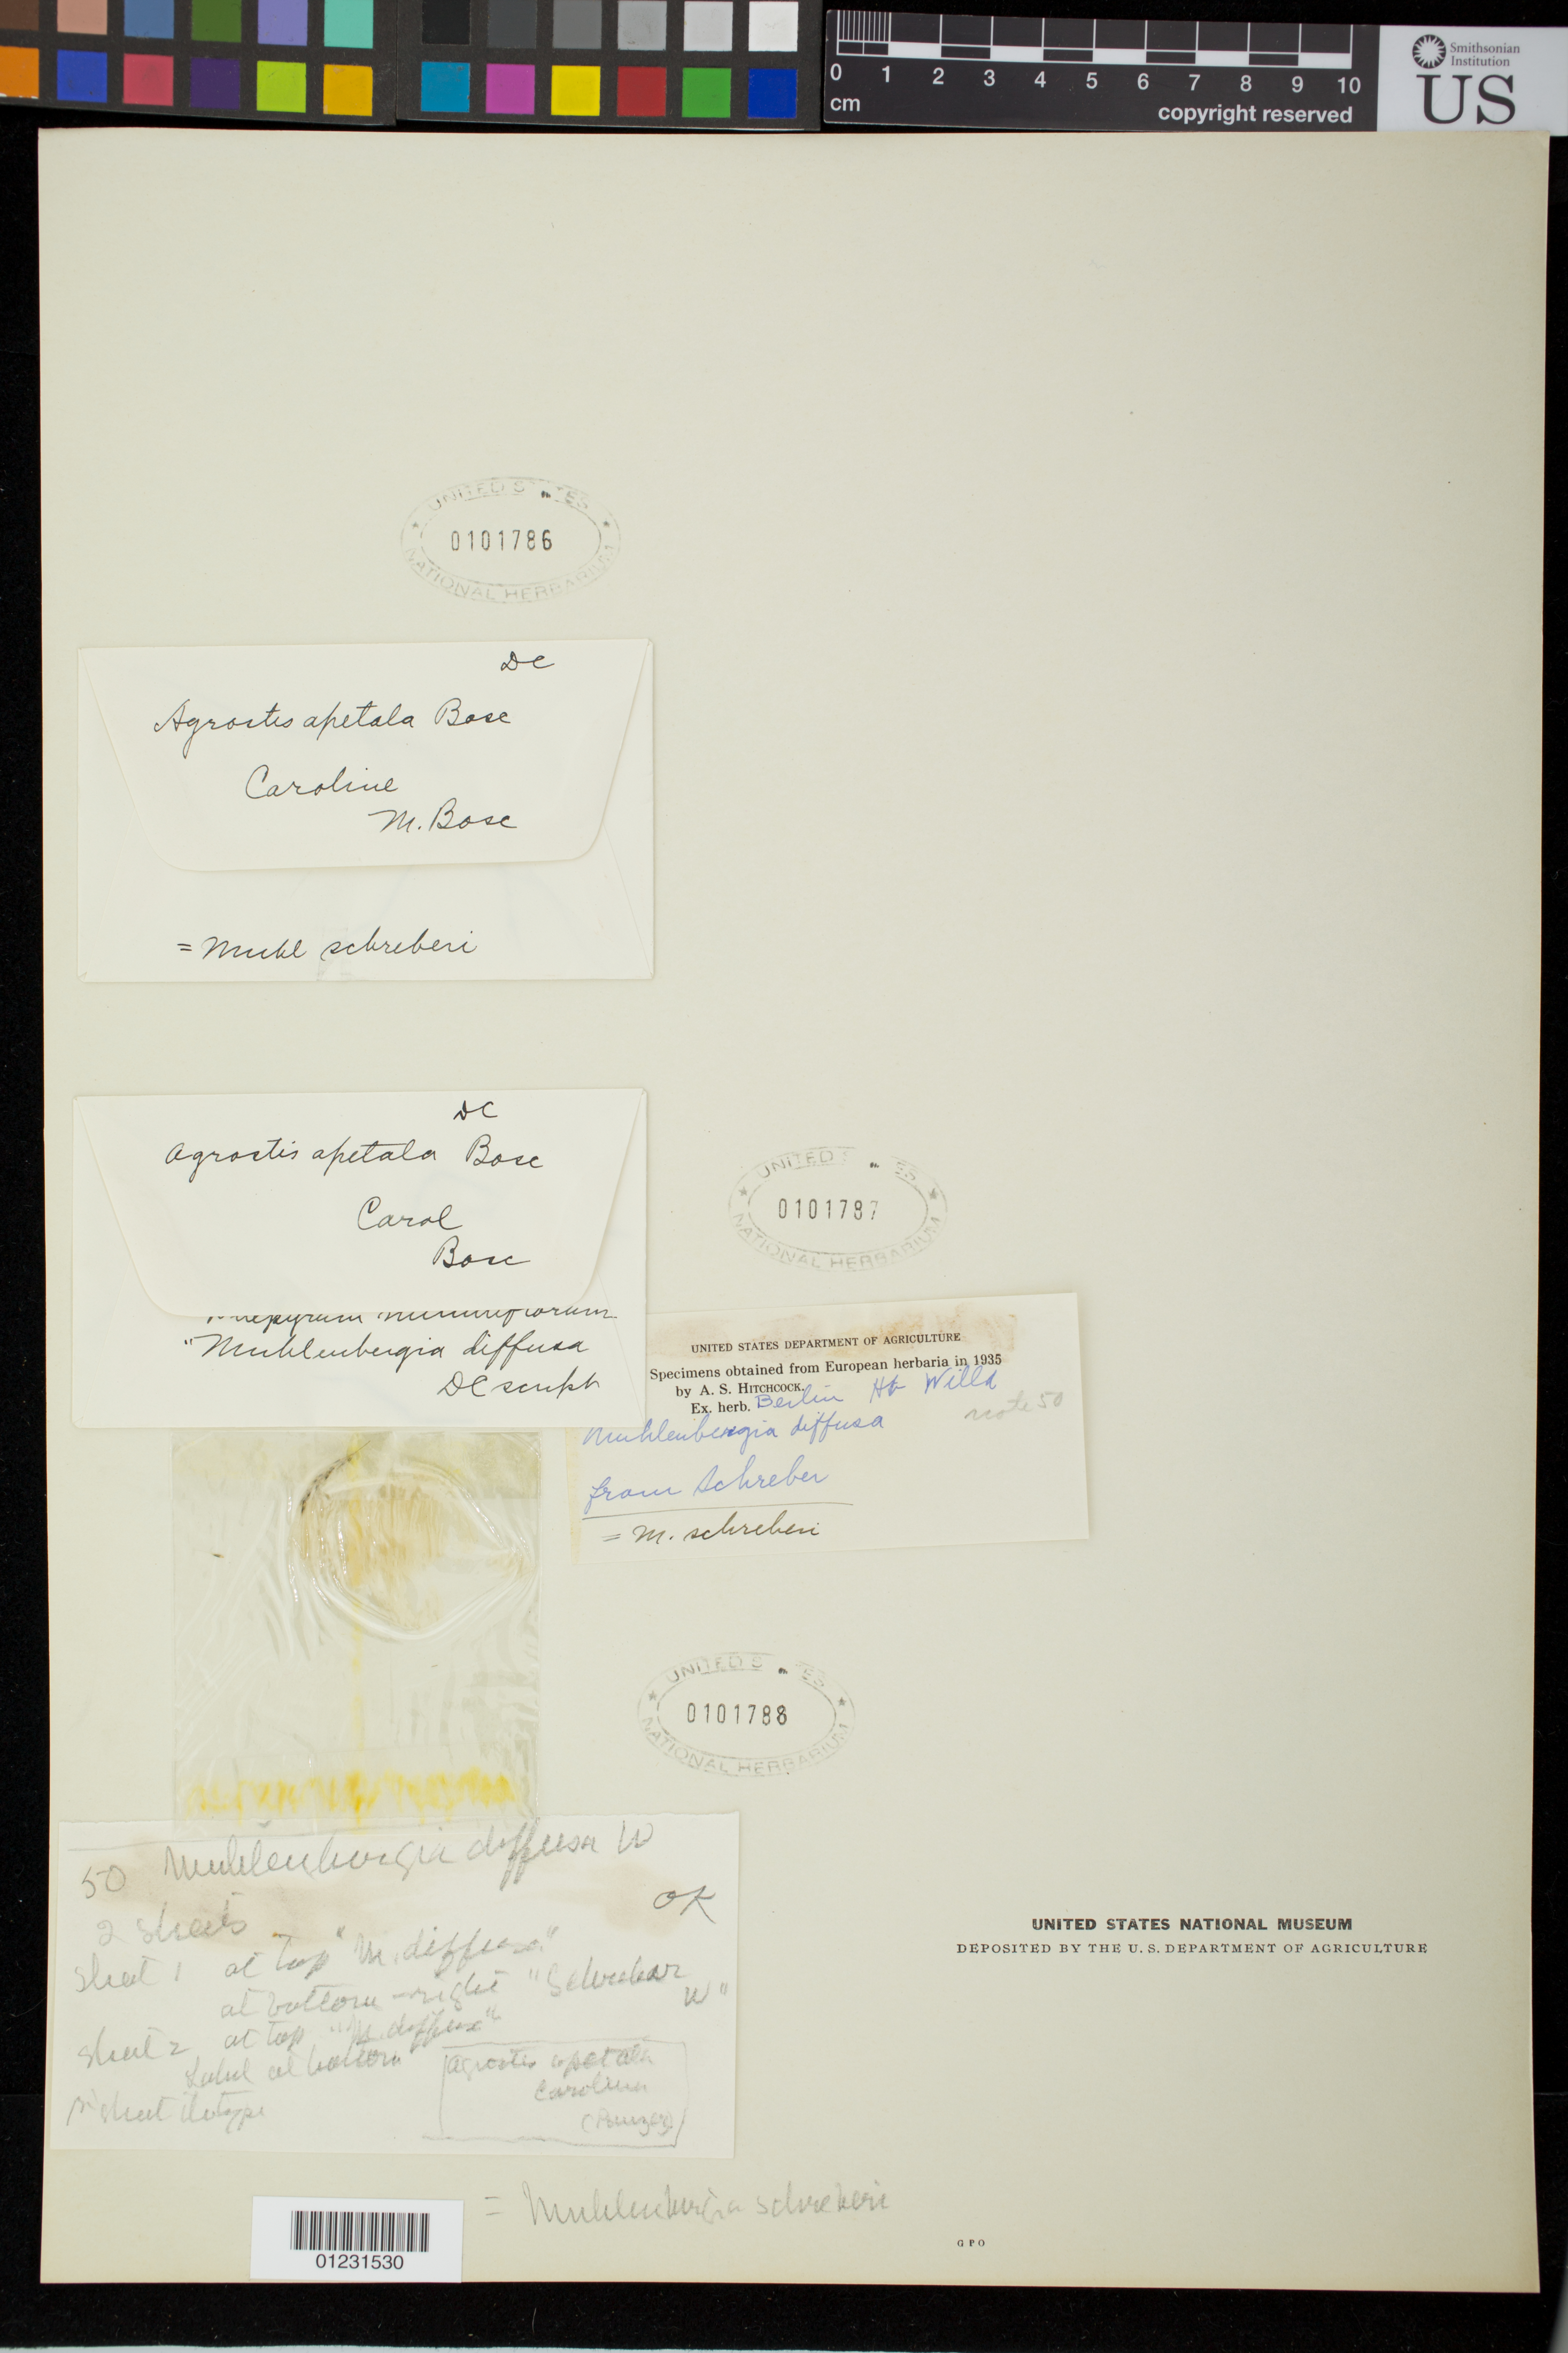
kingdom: Plantae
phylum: Tracheophyta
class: Liliopsida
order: Poales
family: Poaceae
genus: Muhlenbergia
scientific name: Muhlenbergia schreberi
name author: J.F. Gmel.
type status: Possible Type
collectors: J. C. D. von Schreber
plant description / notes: Fragmentary material of type specimen ex herb. Willdenow (Berlin).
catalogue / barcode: US 101788-3